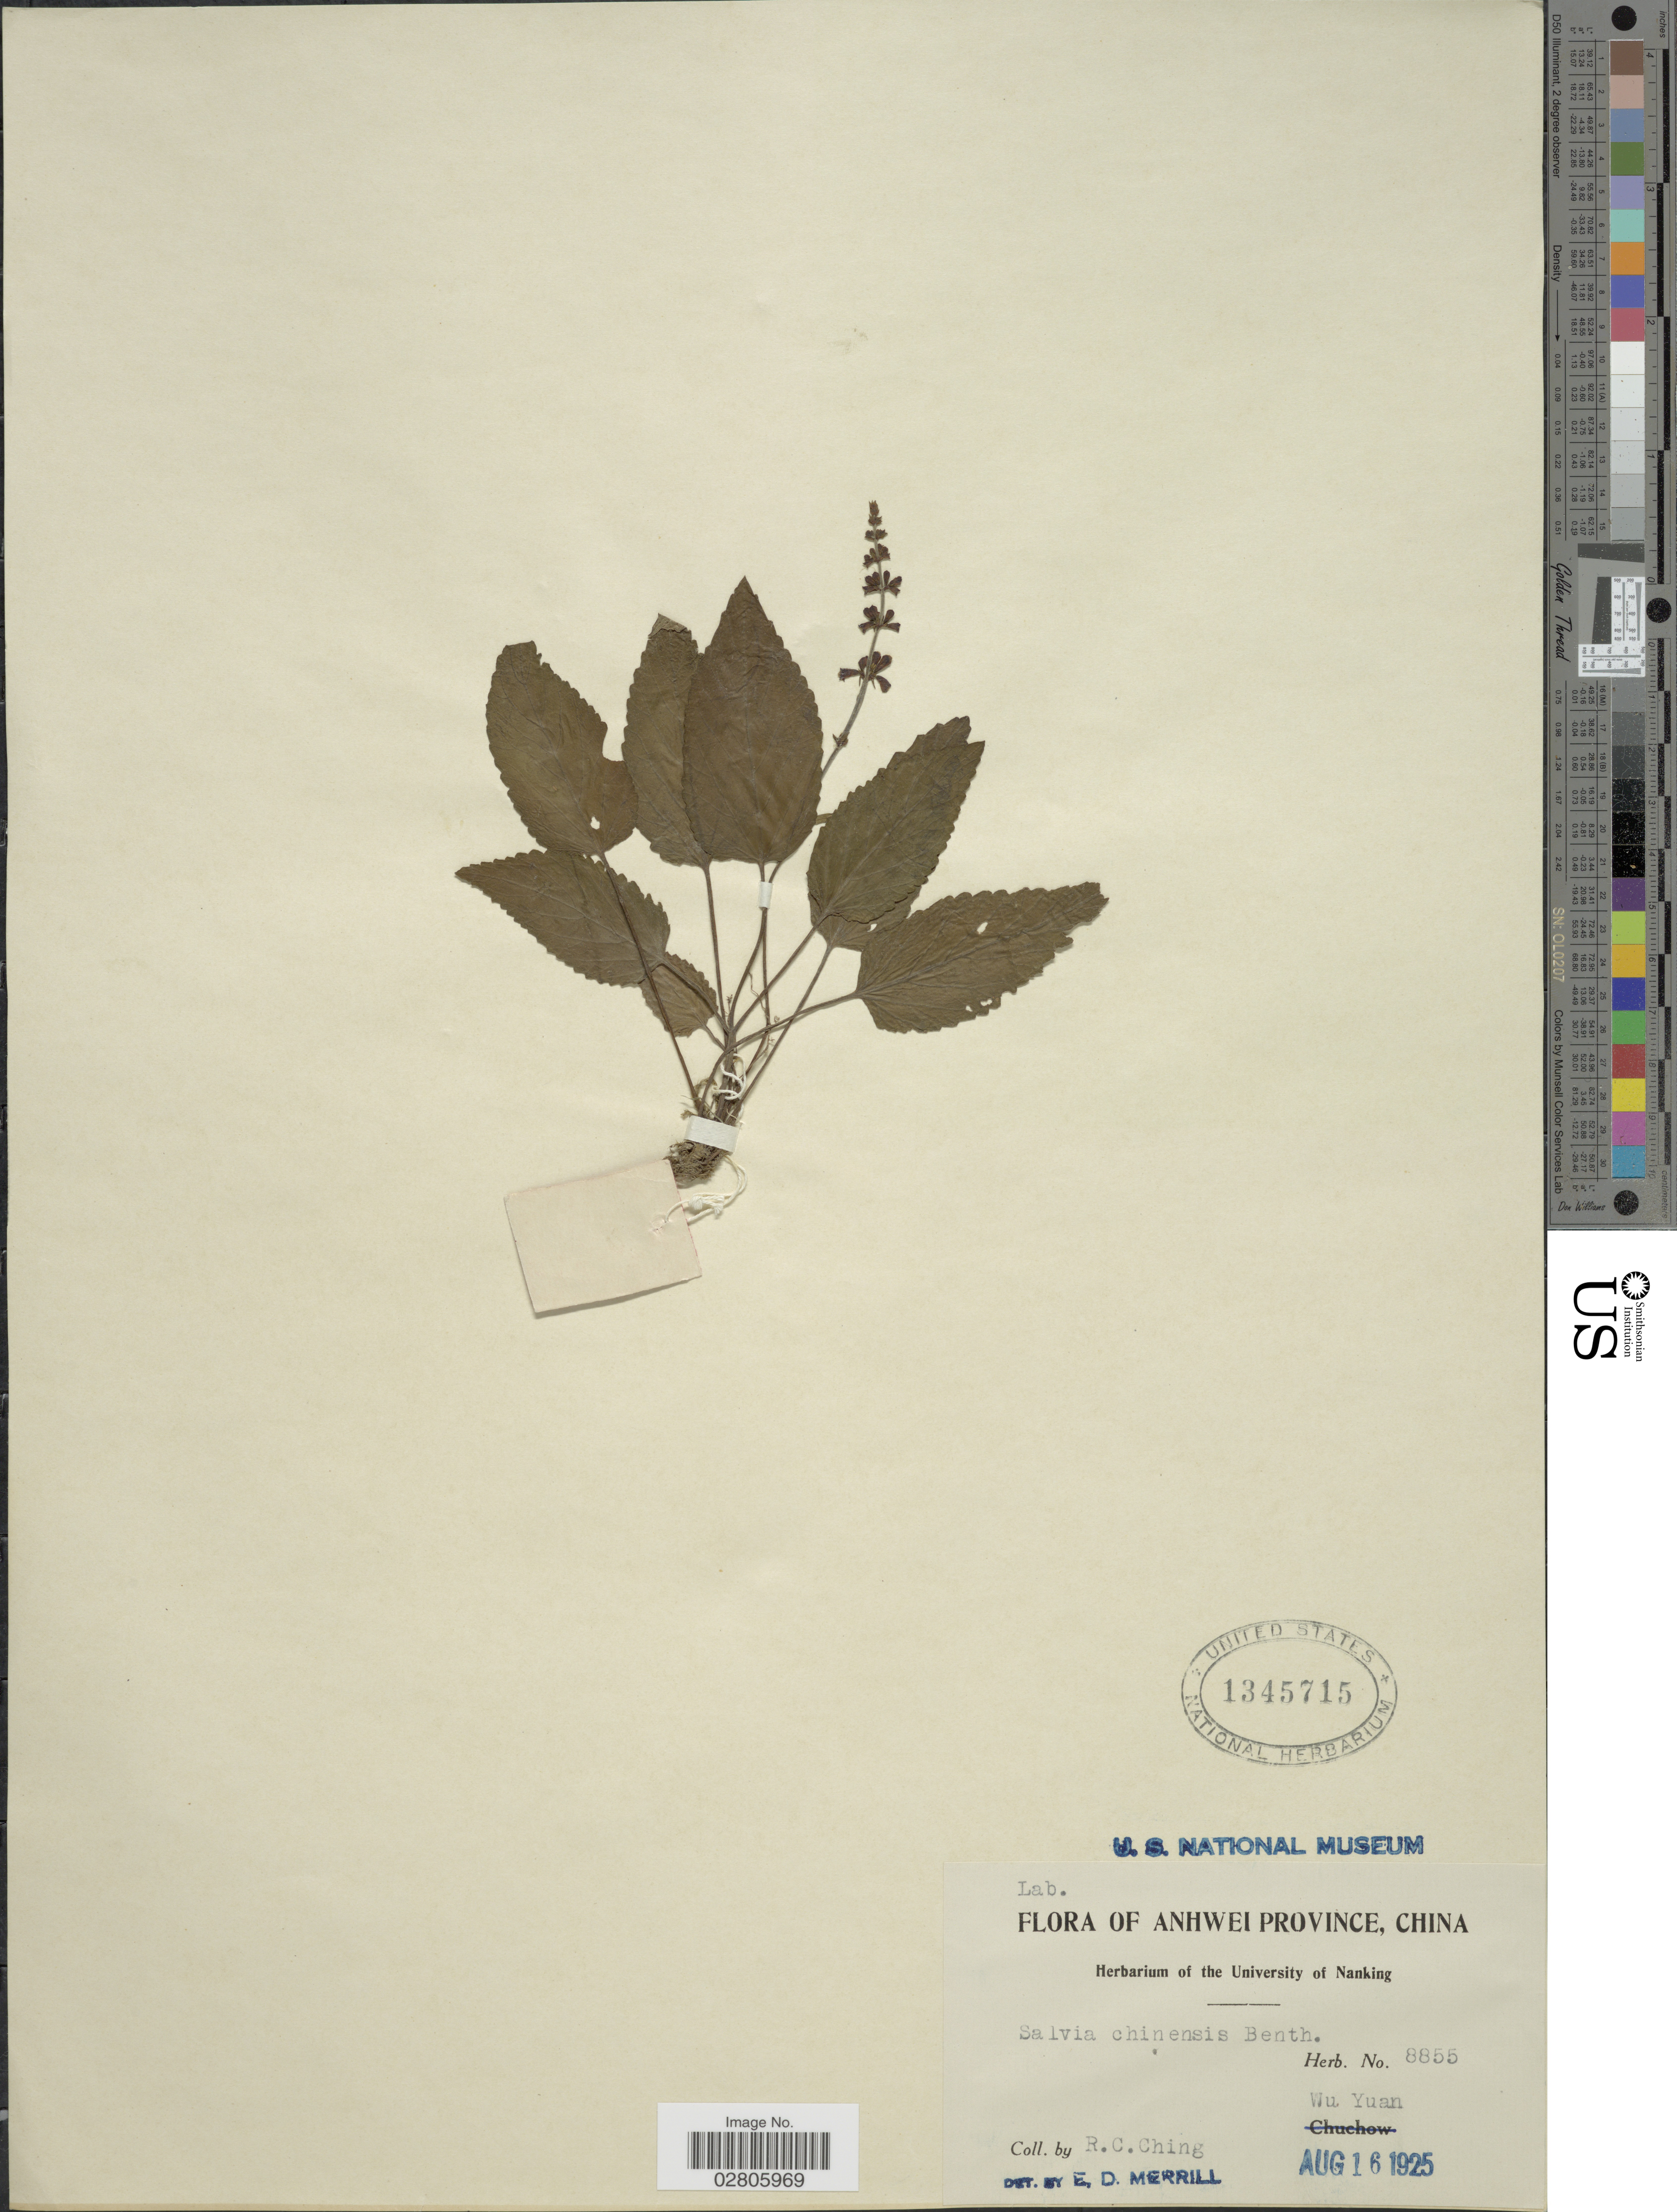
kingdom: Plantae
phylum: Tracheophyta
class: Magnoliopsida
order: Lamiales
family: Lamiaceae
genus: Salvia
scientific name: Salvia chinensis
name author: Benth.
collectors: R. C. Ching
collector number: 8855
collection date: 1925-08-16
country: China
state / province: Anhui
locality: Anhwei Province, Wu Yuan.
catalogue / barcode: US 1345715